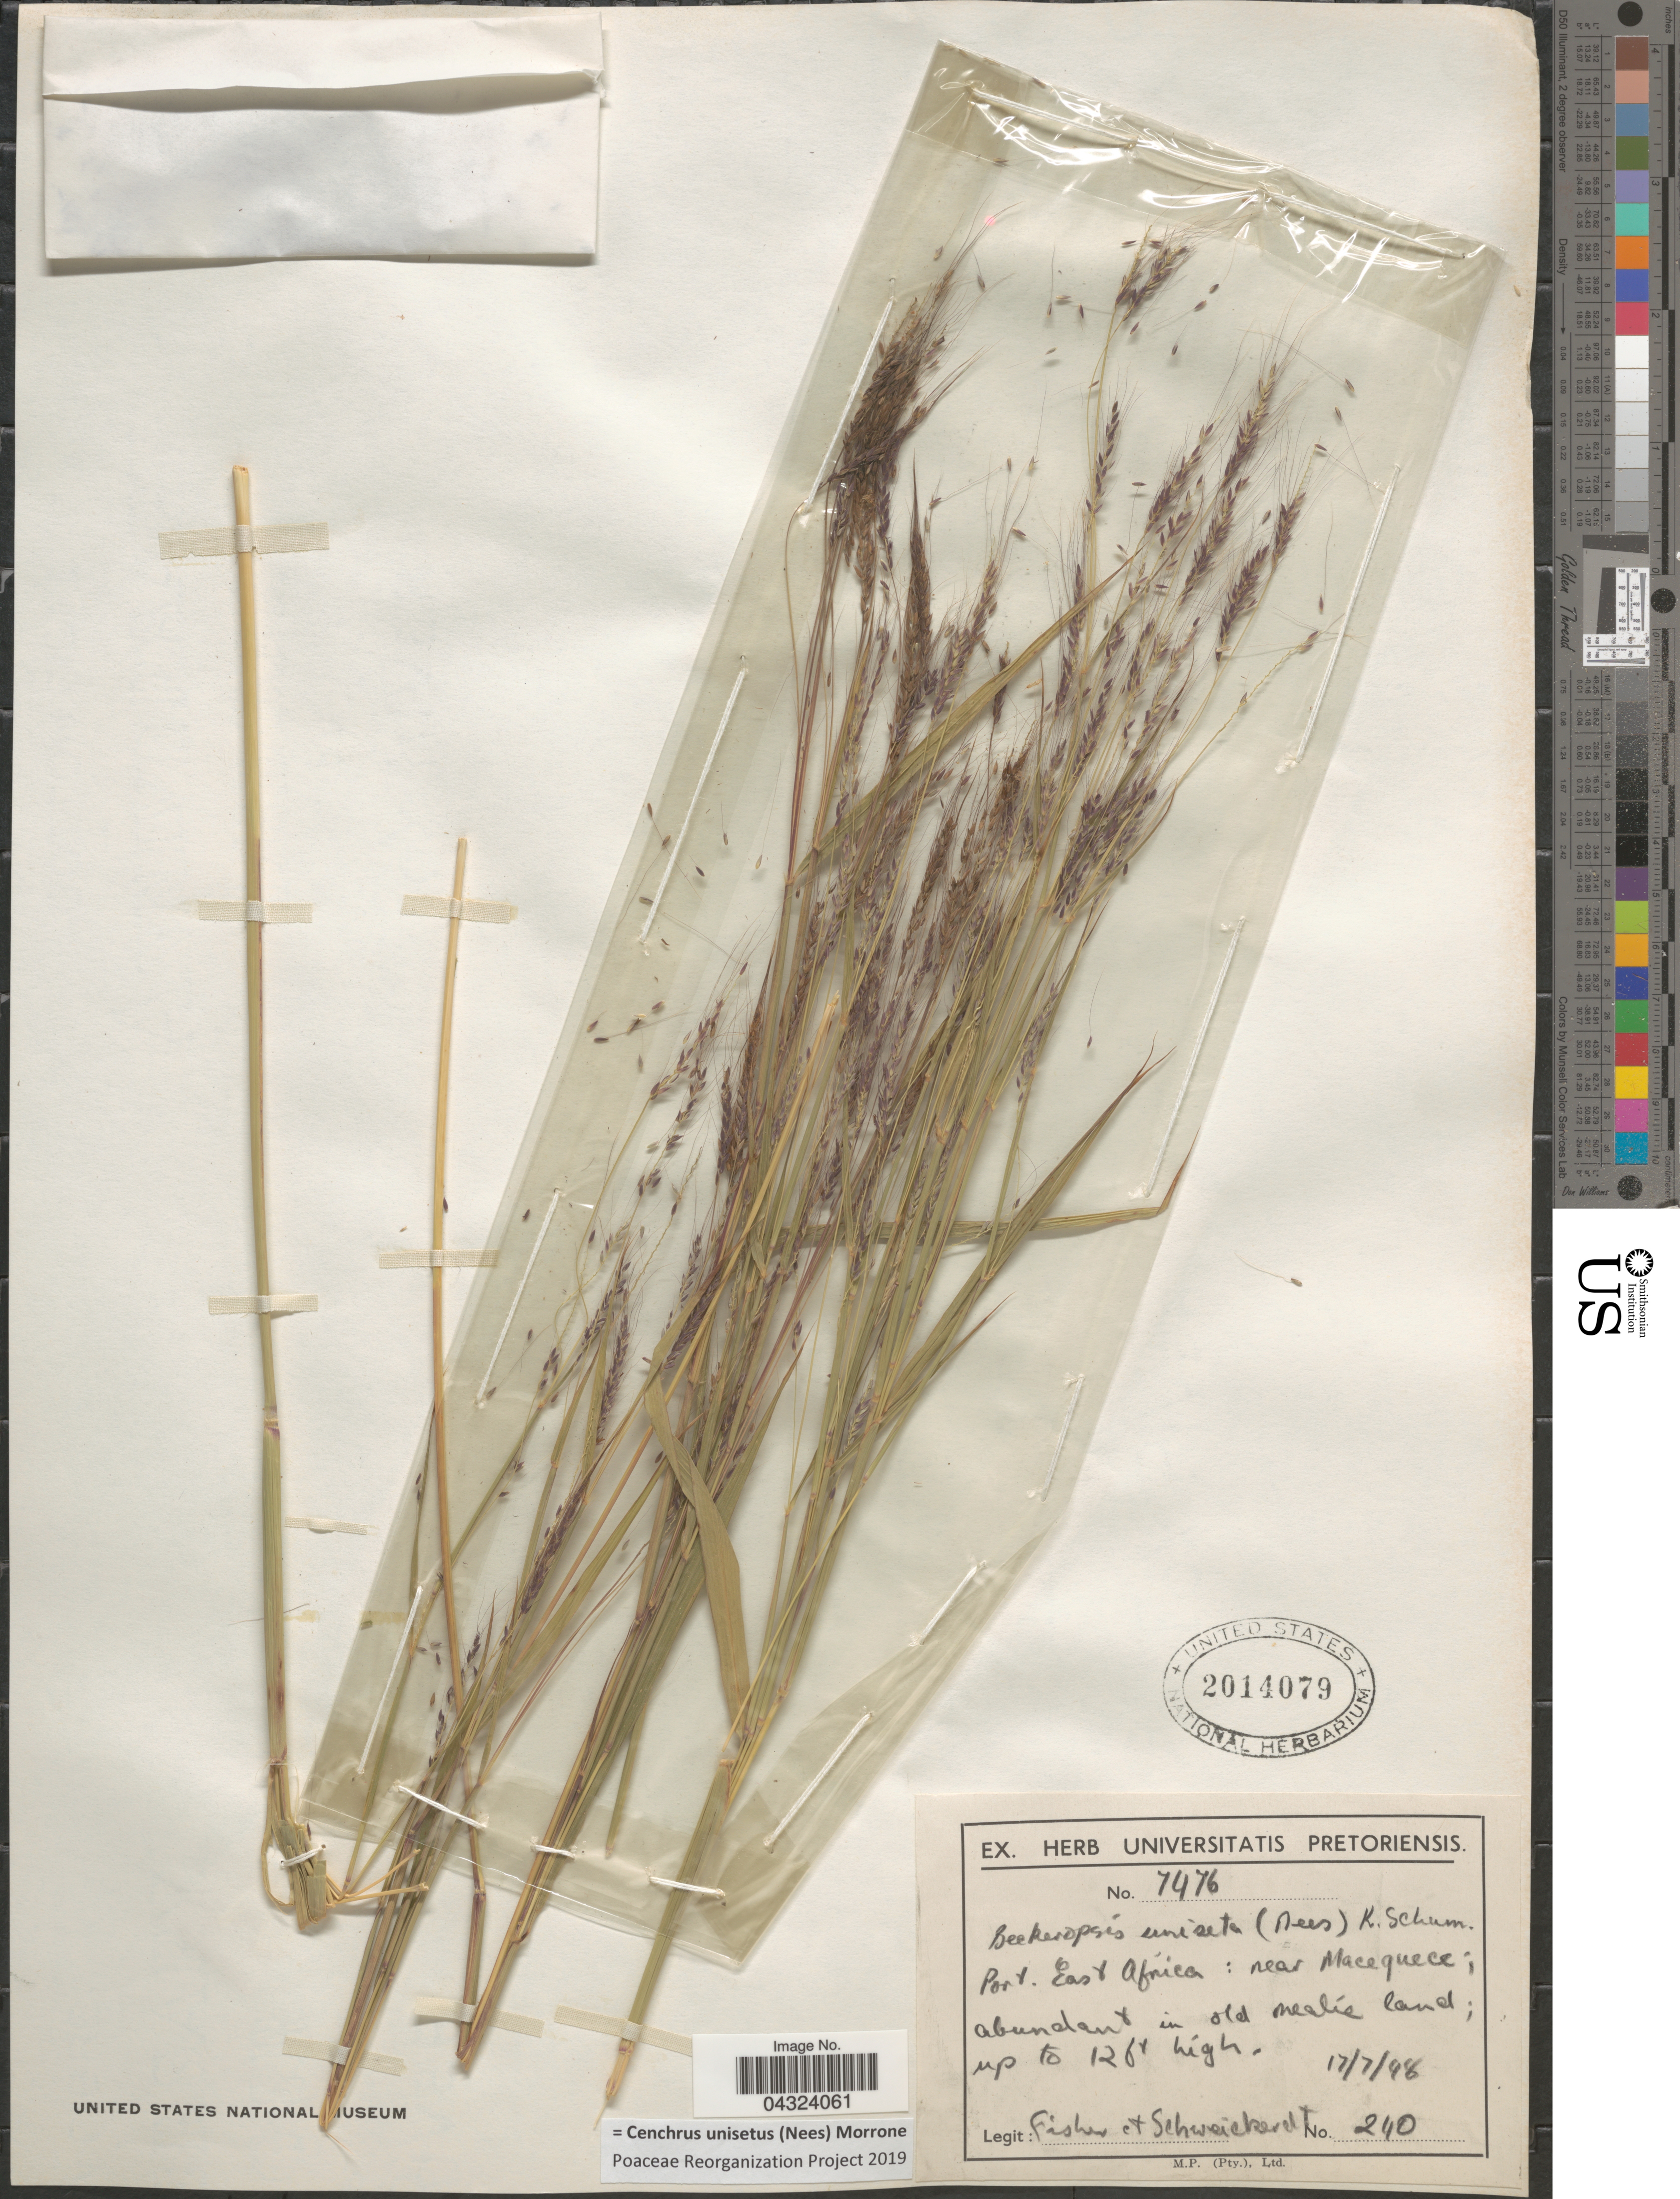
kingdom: Plantae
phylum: Tracheophyta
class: Liliopsida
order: Poales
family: Poaceae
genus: Cenchrus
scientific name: Cenchrus unisetus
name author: (Nees) Morrone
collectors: -- Fisher & -. Schweickerdt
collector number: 240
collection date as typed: Transcribed d/m/y: 17/7/98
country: Zimbabwe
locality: Port. East Africa: near Macequece.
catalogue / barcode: US 2014079